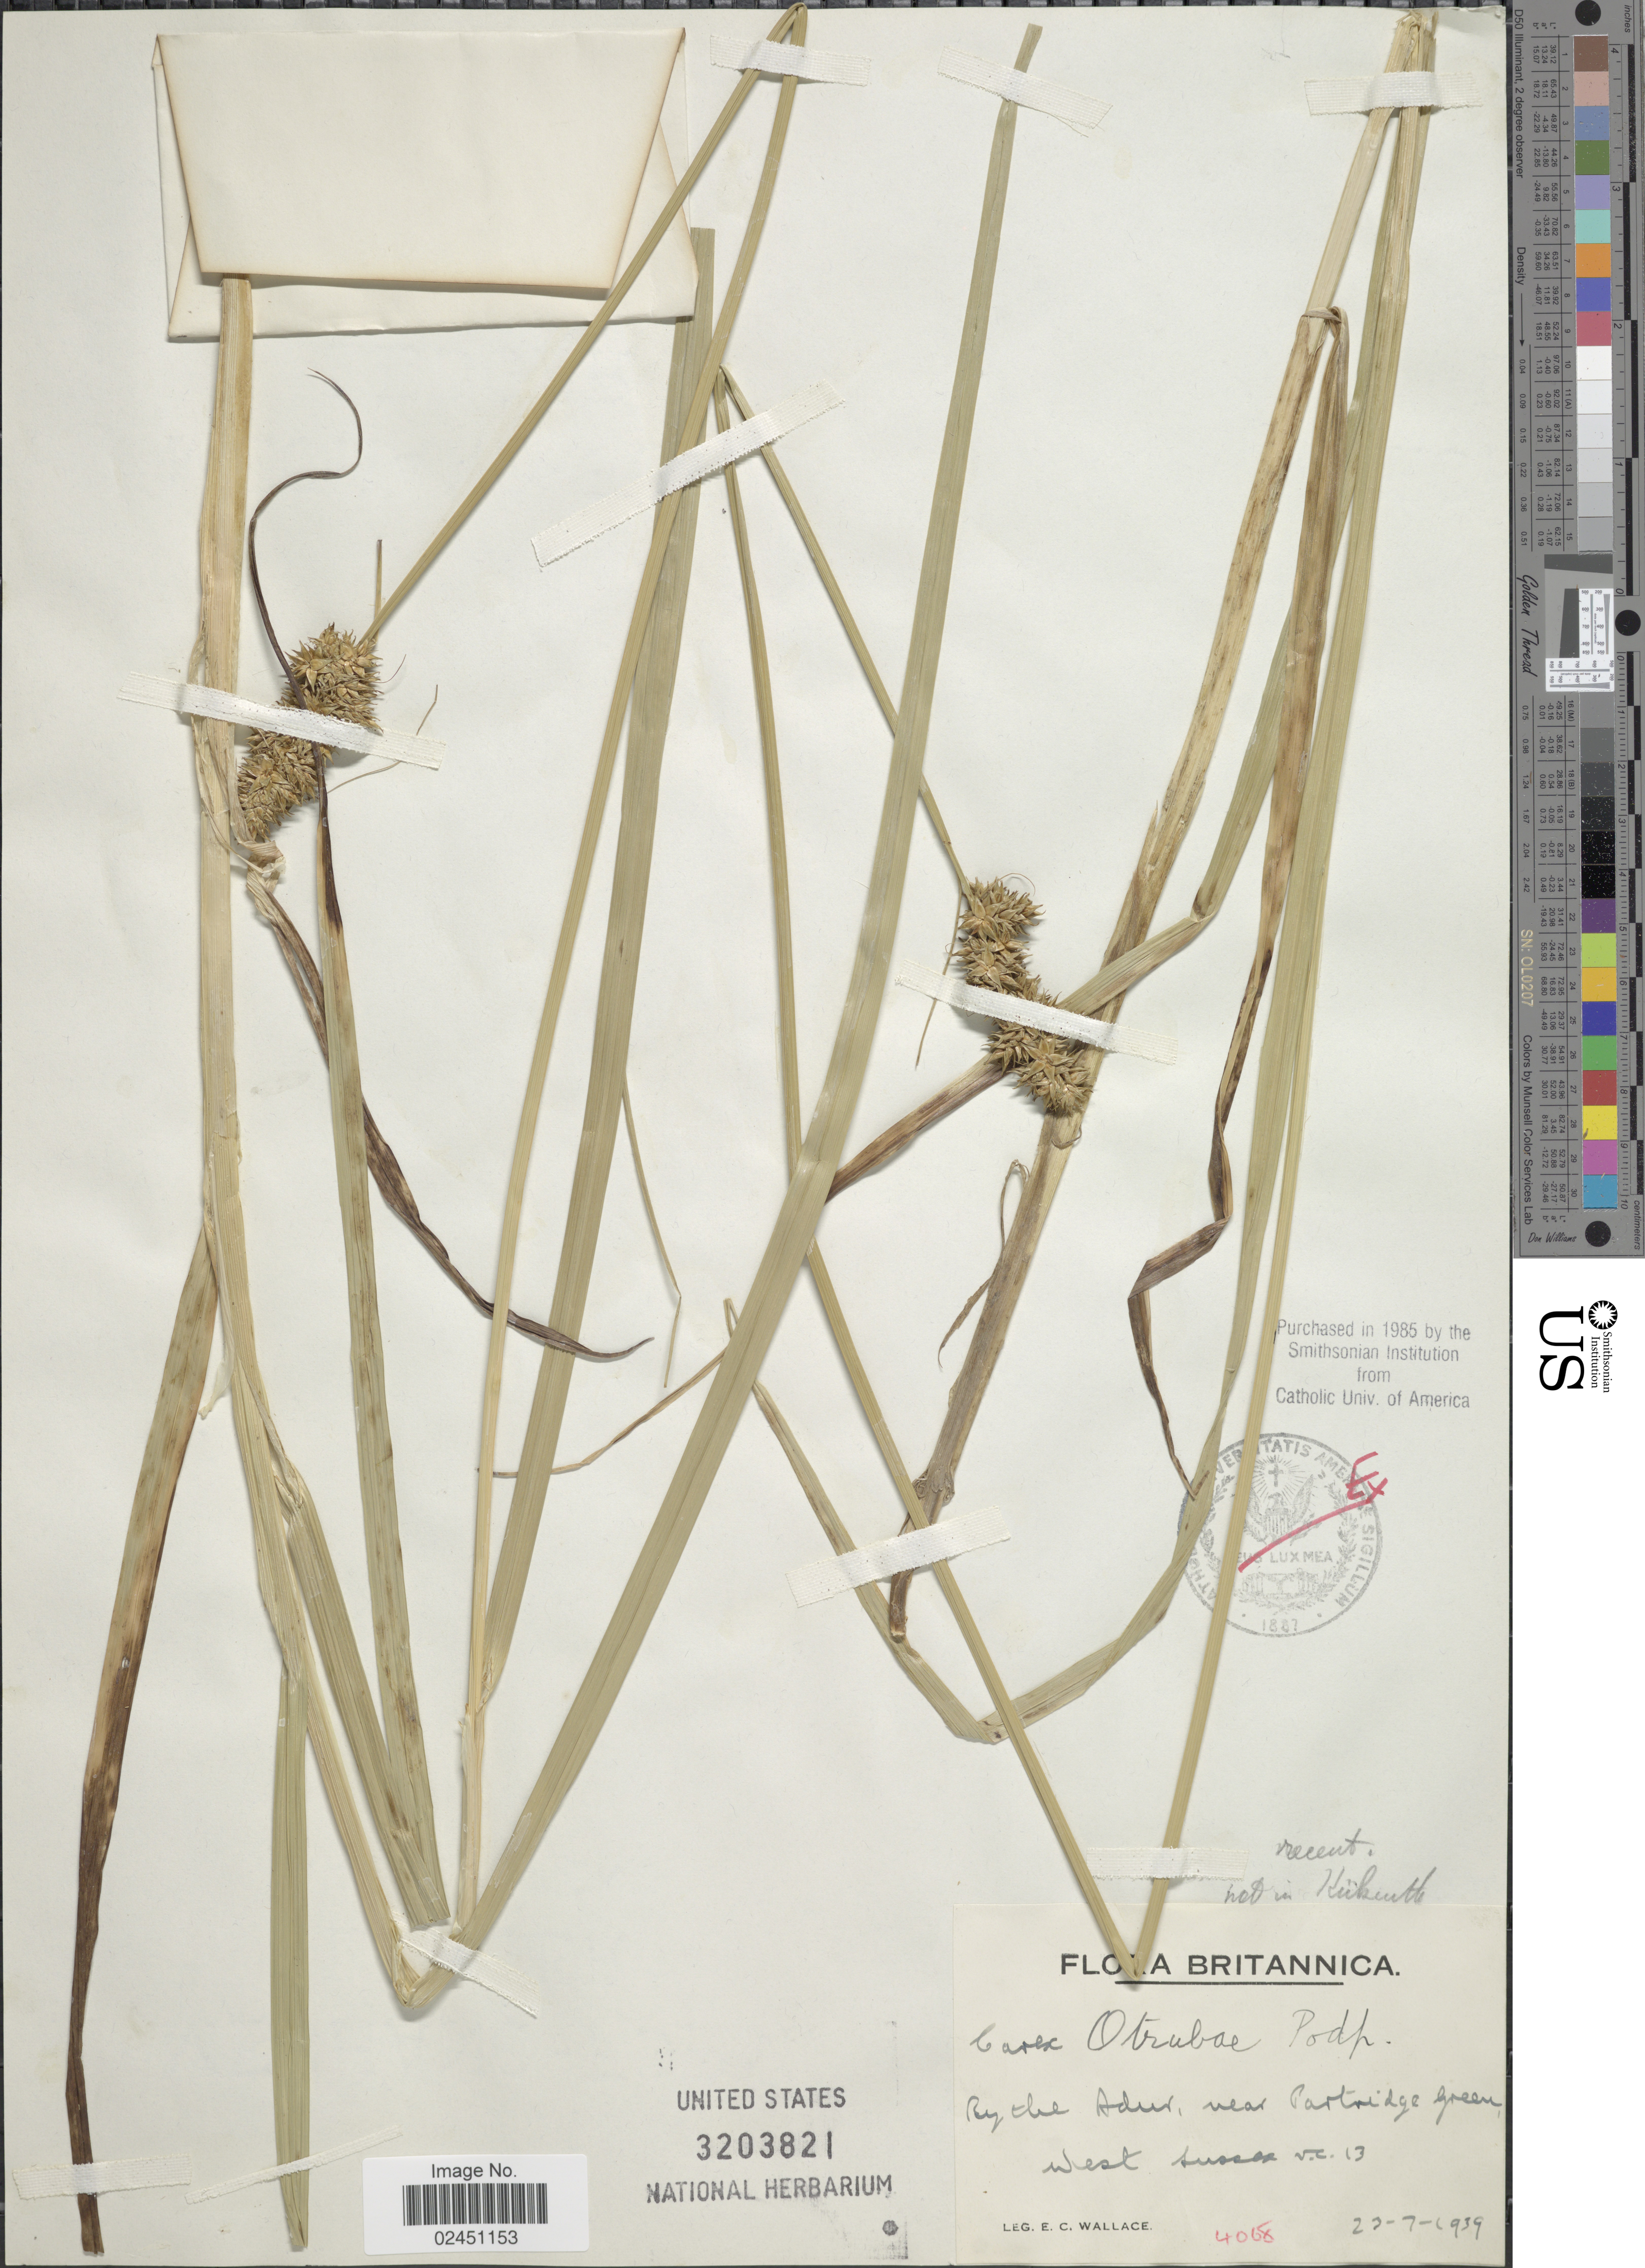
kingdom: Plantae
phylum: Tracheophyta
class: Liliopsida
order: Poales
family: Cyperaceae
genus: Carex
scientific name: Carex otrubae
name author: Podp.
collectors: E. C. Wallace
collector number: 4068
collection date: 1939-07-23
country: United Kingdom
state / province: England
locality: Britannica. By the Adur, near Partridge Green, West Sussex, vc. 13.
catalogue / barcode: US 3203821